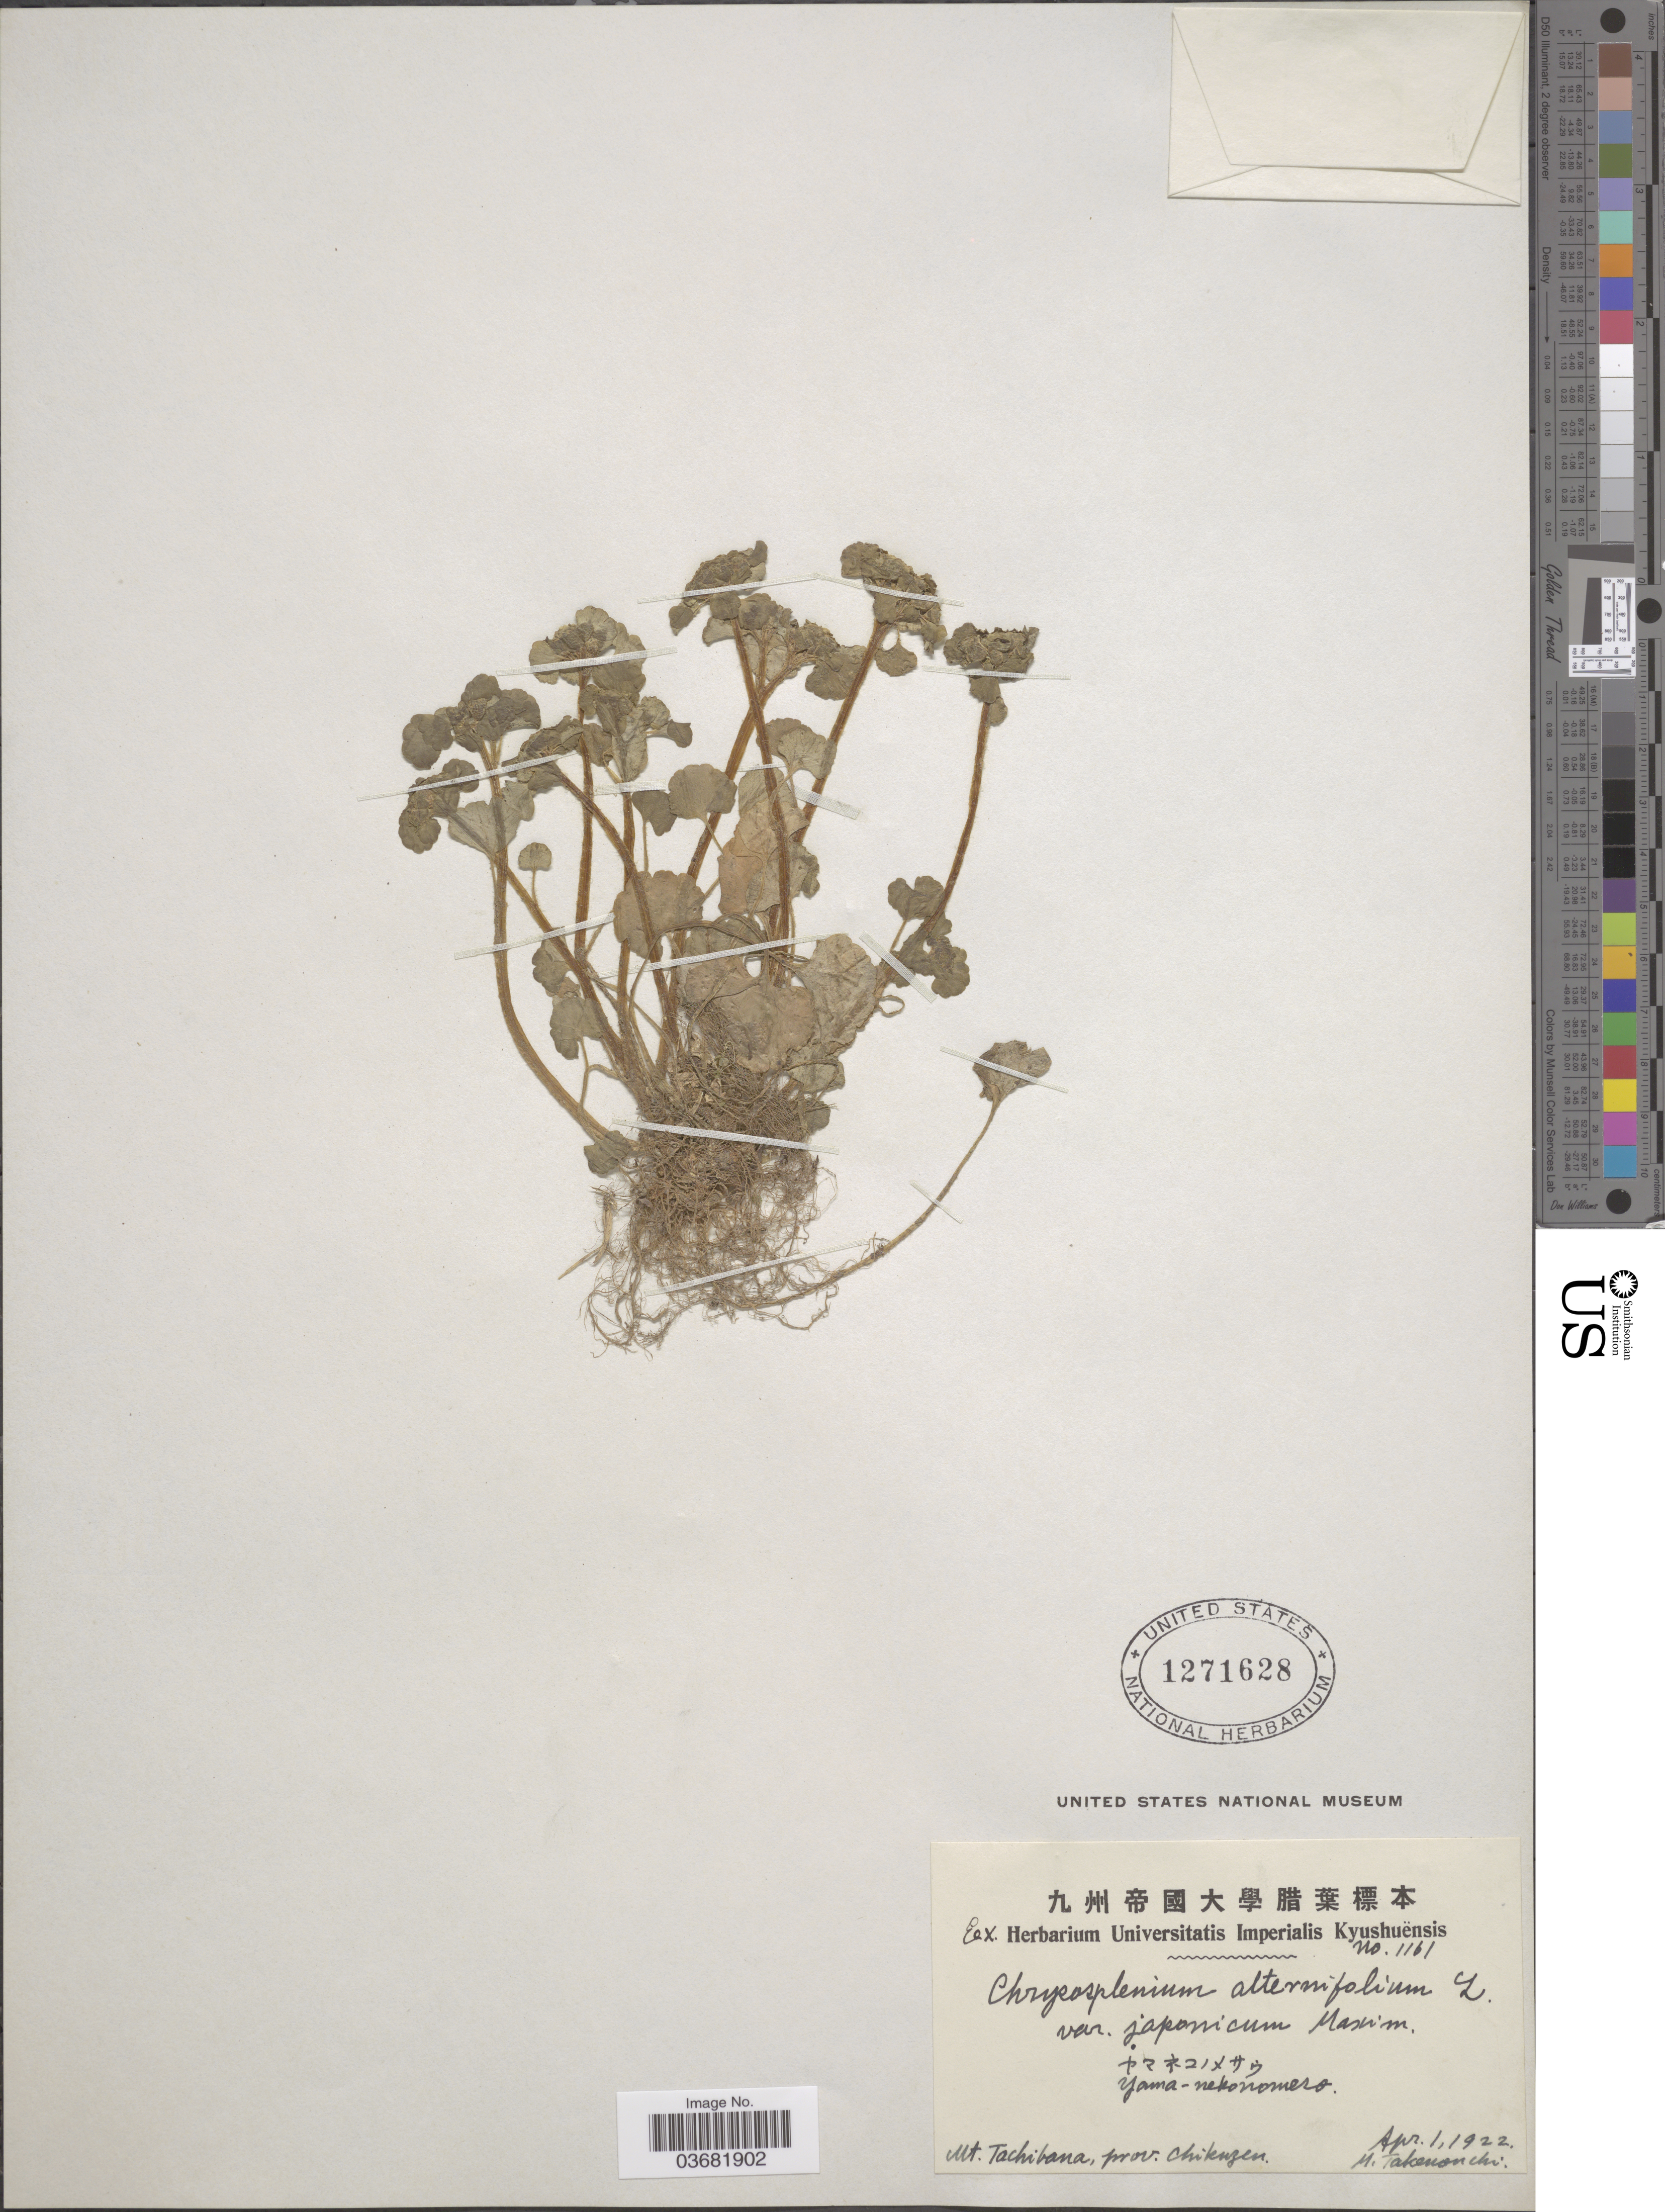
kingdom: Plantae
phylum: Tracheophyta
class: Magnoliopsida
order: Saxifragales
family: Saxifragaceae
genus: Chrysosplenium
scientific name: Chrysosplenium japonicum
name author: (Maxim.) Makino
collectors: M. Takenouchi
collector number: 1161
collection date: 1922-04-01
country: Japan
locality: X Yama-nekonomero. Mt. Tachibana, prov. Chikuzen.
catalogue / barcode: US 1271628